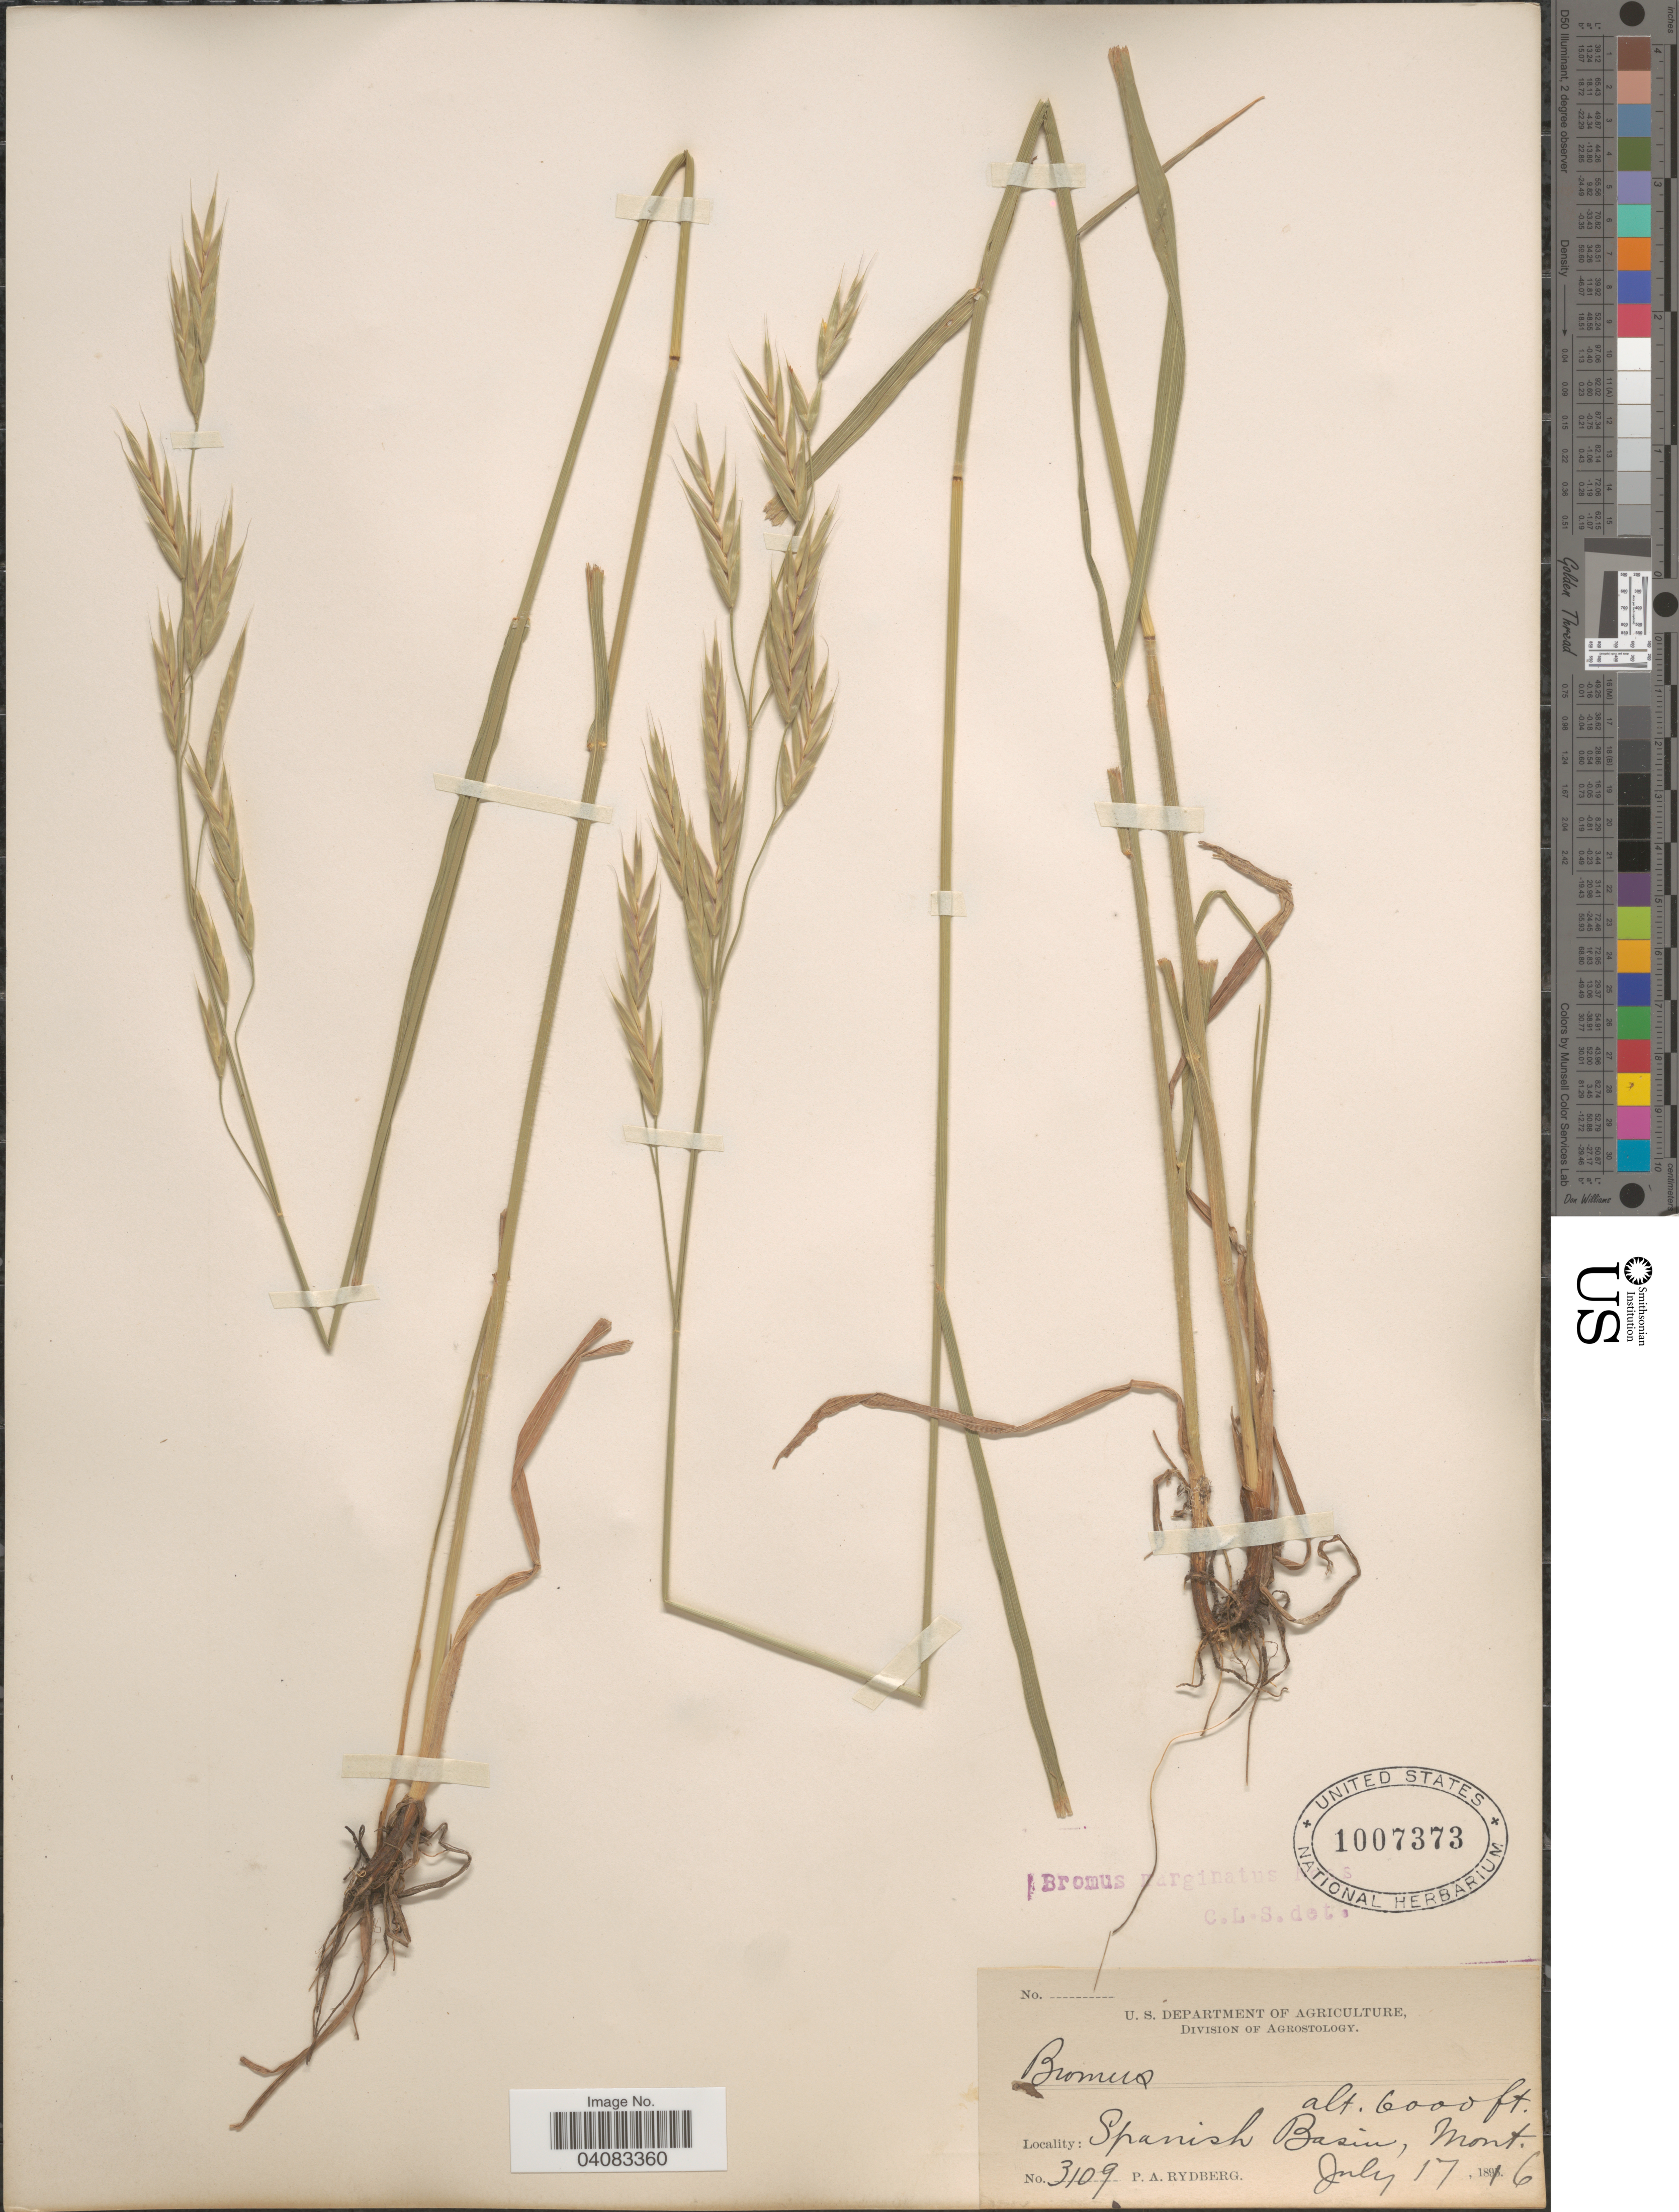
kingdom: Plantae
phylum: Tracheophyta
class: Liliopsida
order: Poales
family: Poaceae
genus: Bromus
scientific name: Bromus marginatus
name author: Nees ex Steud.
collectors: P. A. Rydberg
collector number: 3109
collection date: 1896-07-17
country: United States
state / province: Montana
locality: Spanish Basin.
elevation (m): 1829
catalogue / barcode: US 1007373